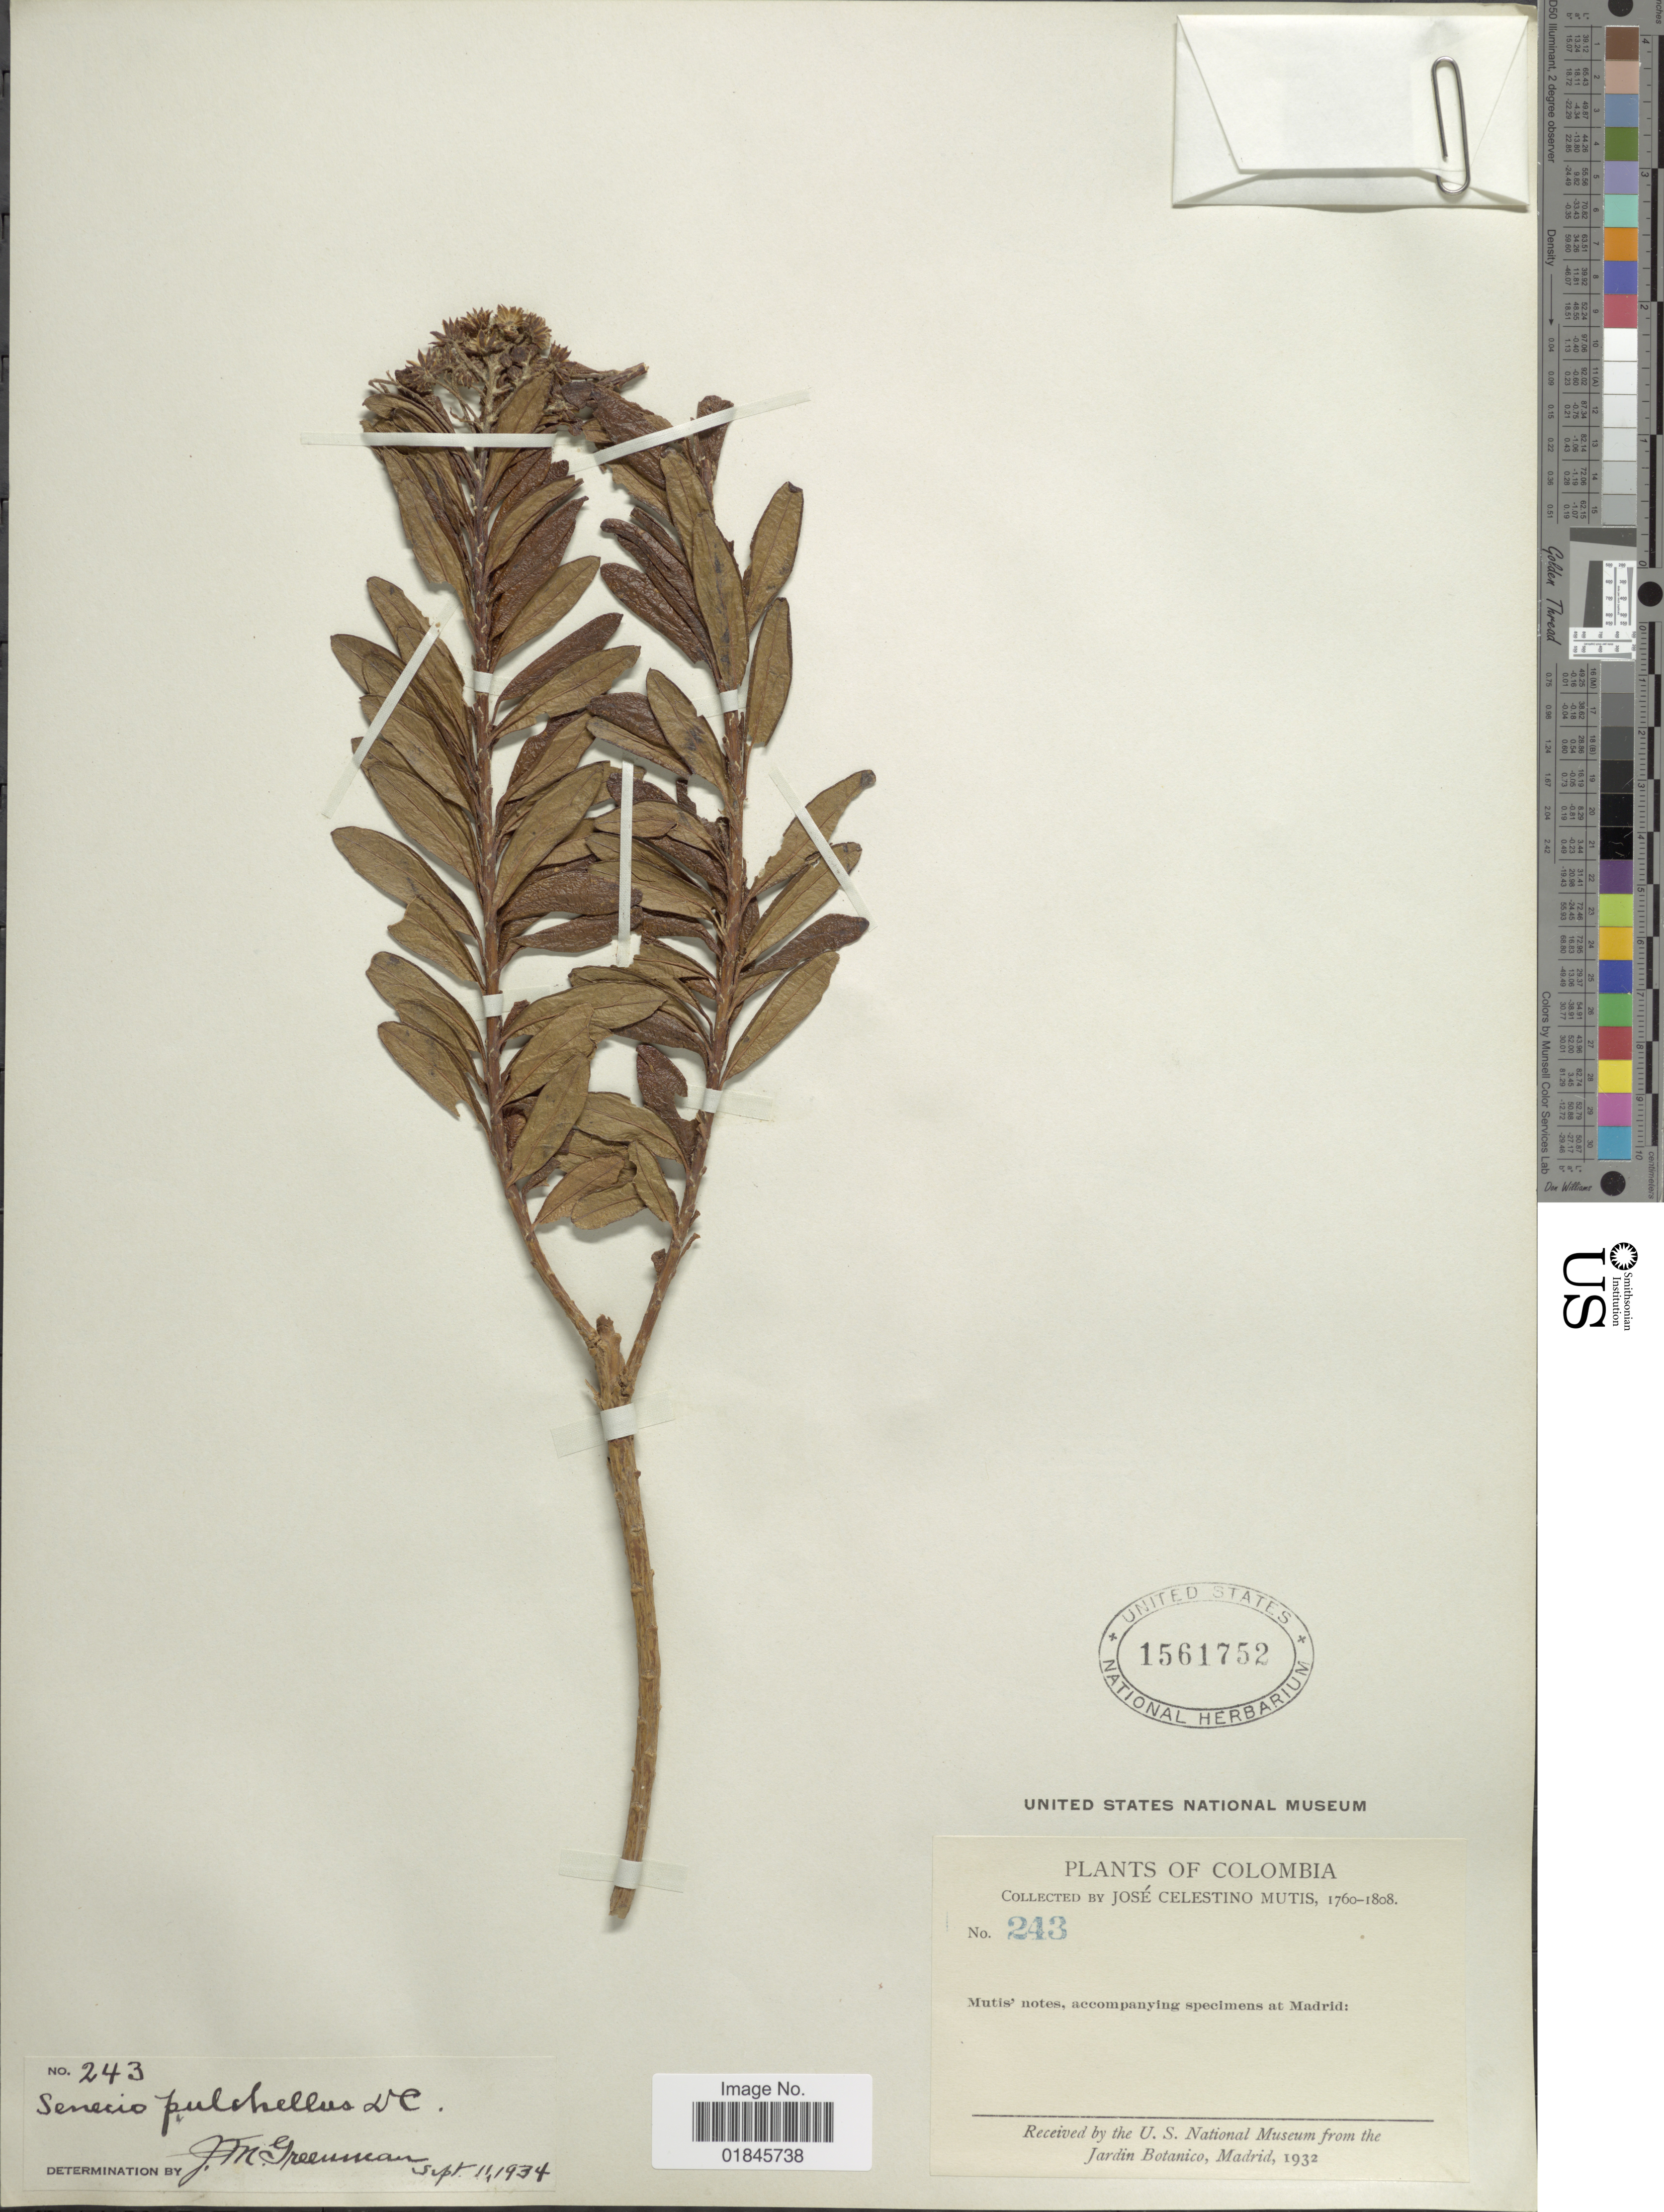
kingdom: Plantae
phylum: Tracheophyta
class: Magnoliopsida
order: Asterales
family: Asteraceae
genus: Pentacalia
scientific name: Pentacalia pulchella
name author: (Kunth) Cuatrec.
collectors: J. C. B. Mutis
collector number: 243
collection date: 1760/1808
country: Colombia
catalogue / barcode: US 1561752